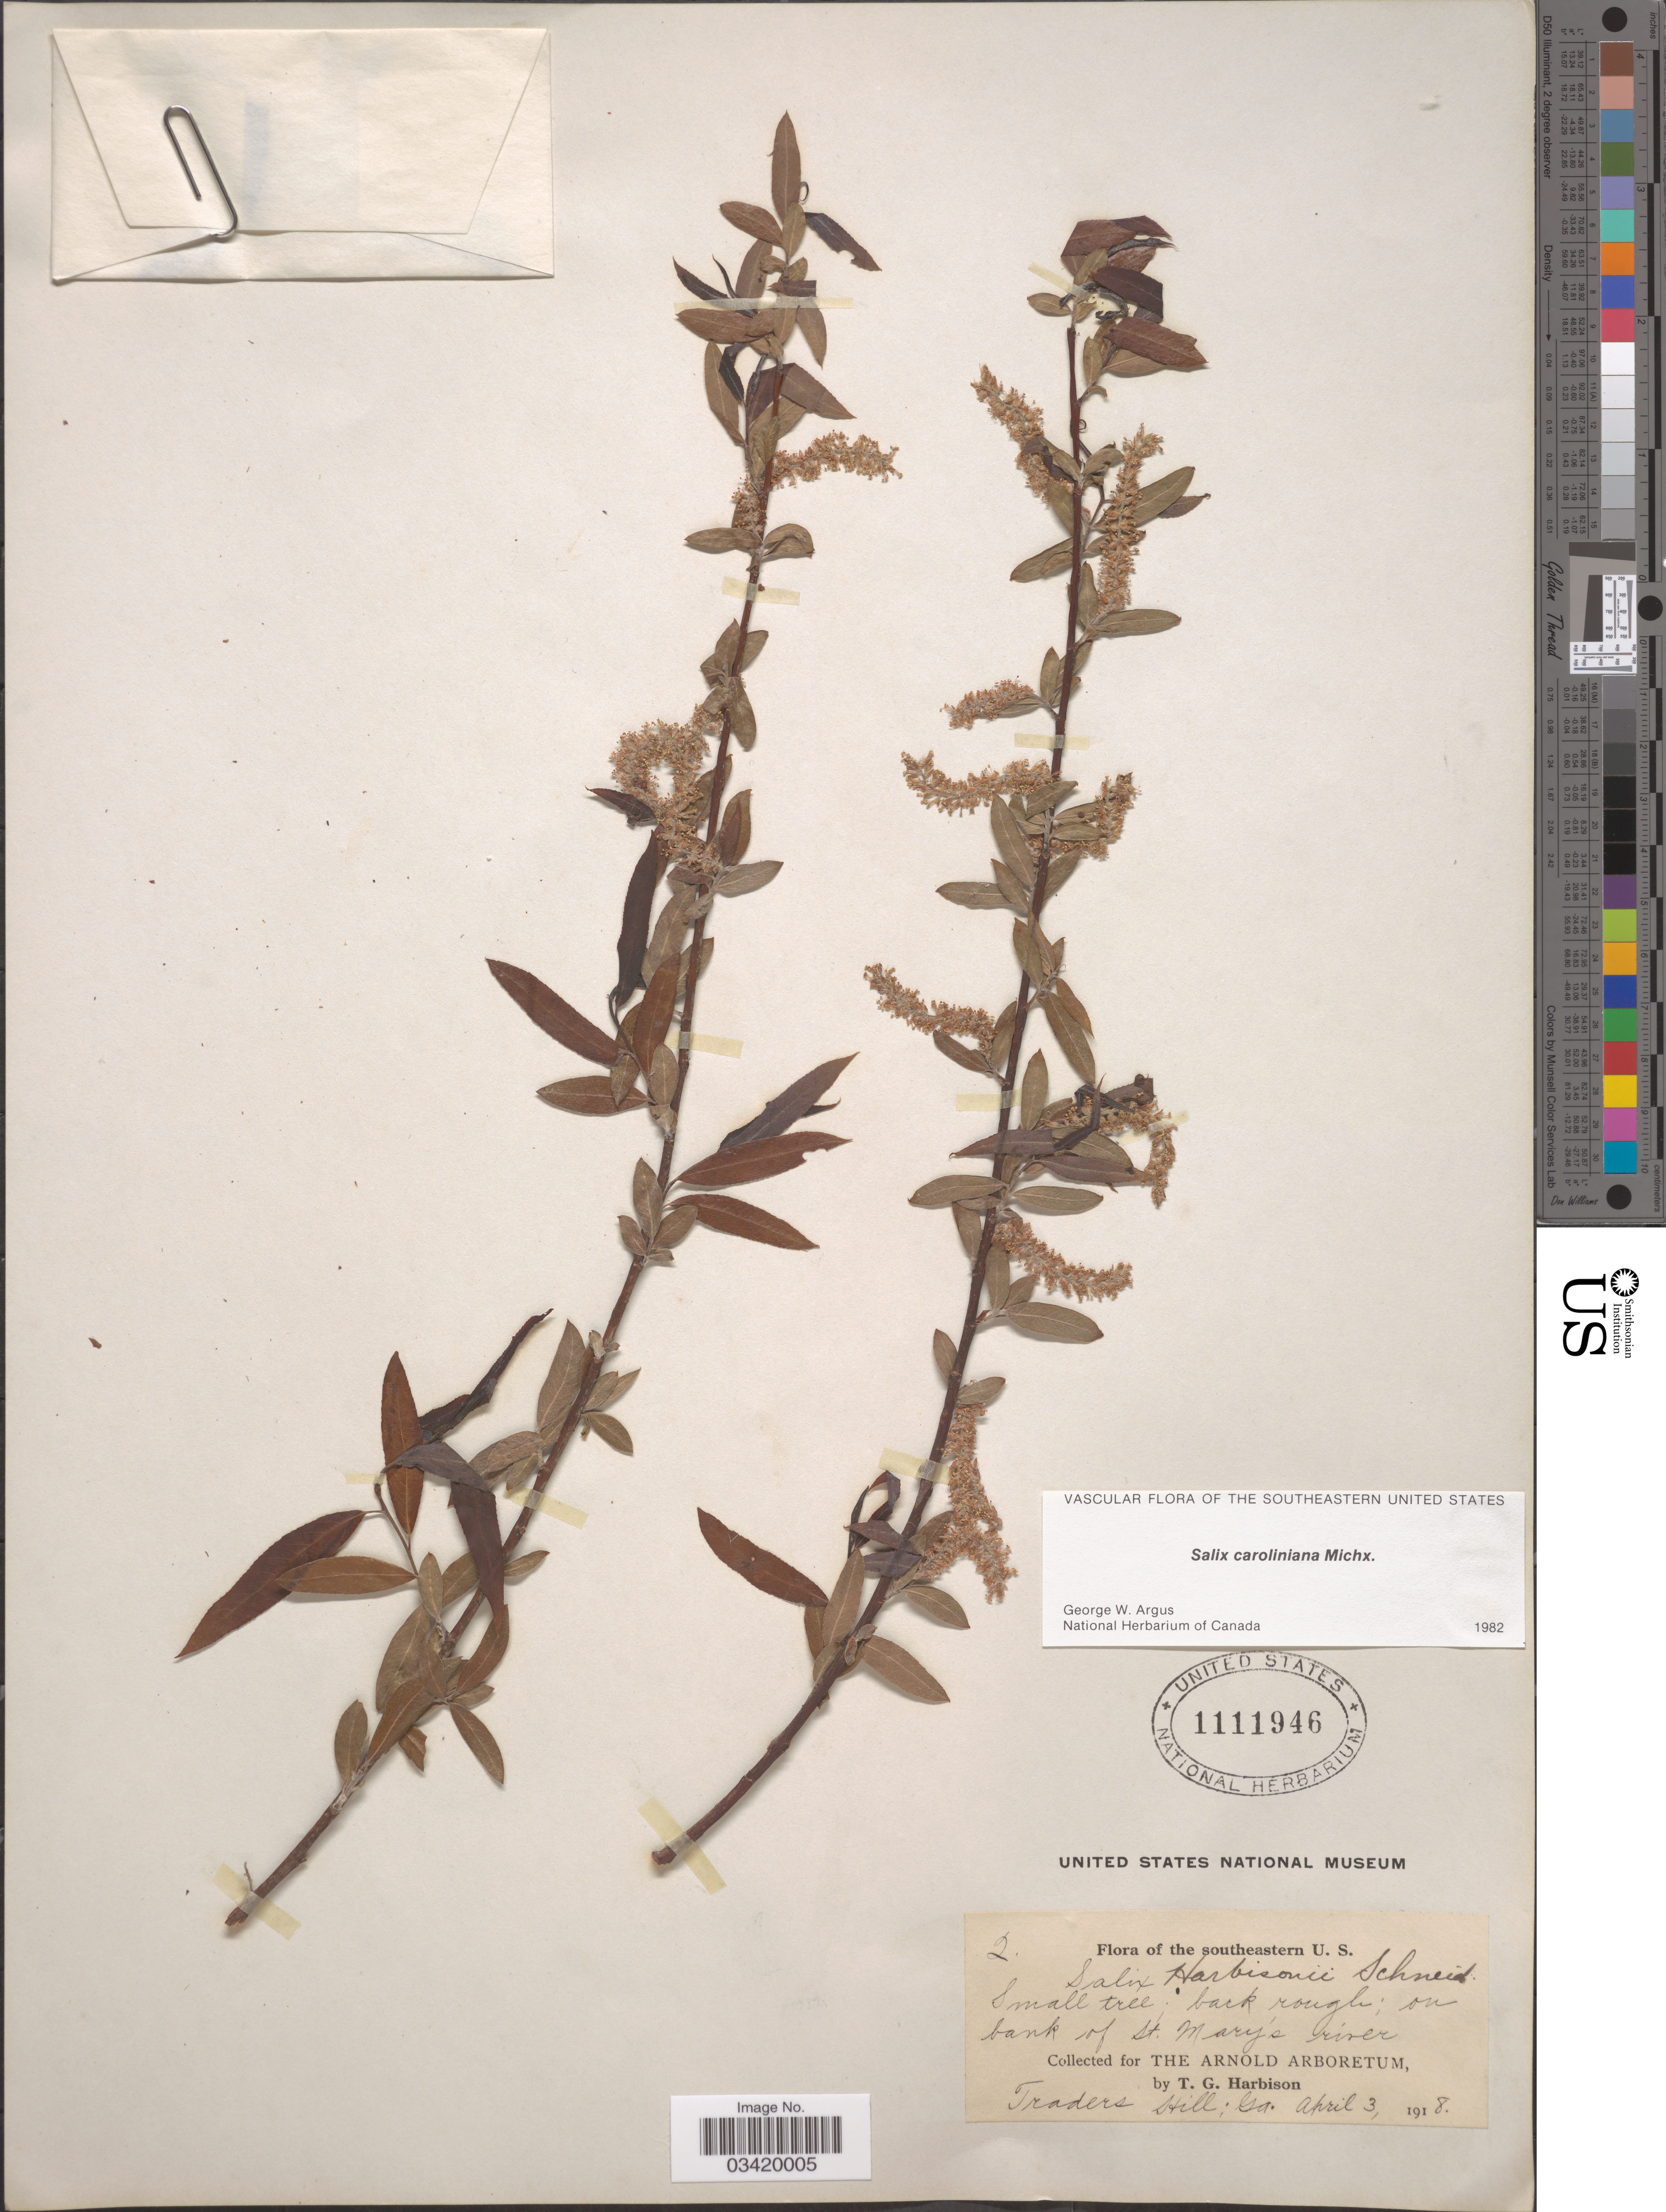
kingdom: Plantae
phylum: Tracheophyta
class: Magnoliopsida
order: Malpighiales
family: Salicaceae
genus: Salix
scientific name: Salix caroliniana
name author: Michx.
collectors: T. Harbison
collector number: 2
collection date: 1918-04-03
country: United States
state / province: Georgia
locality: The southeastern U.S. On bank of St. Mary's river. Traders Hill.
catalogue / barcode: US 1111946